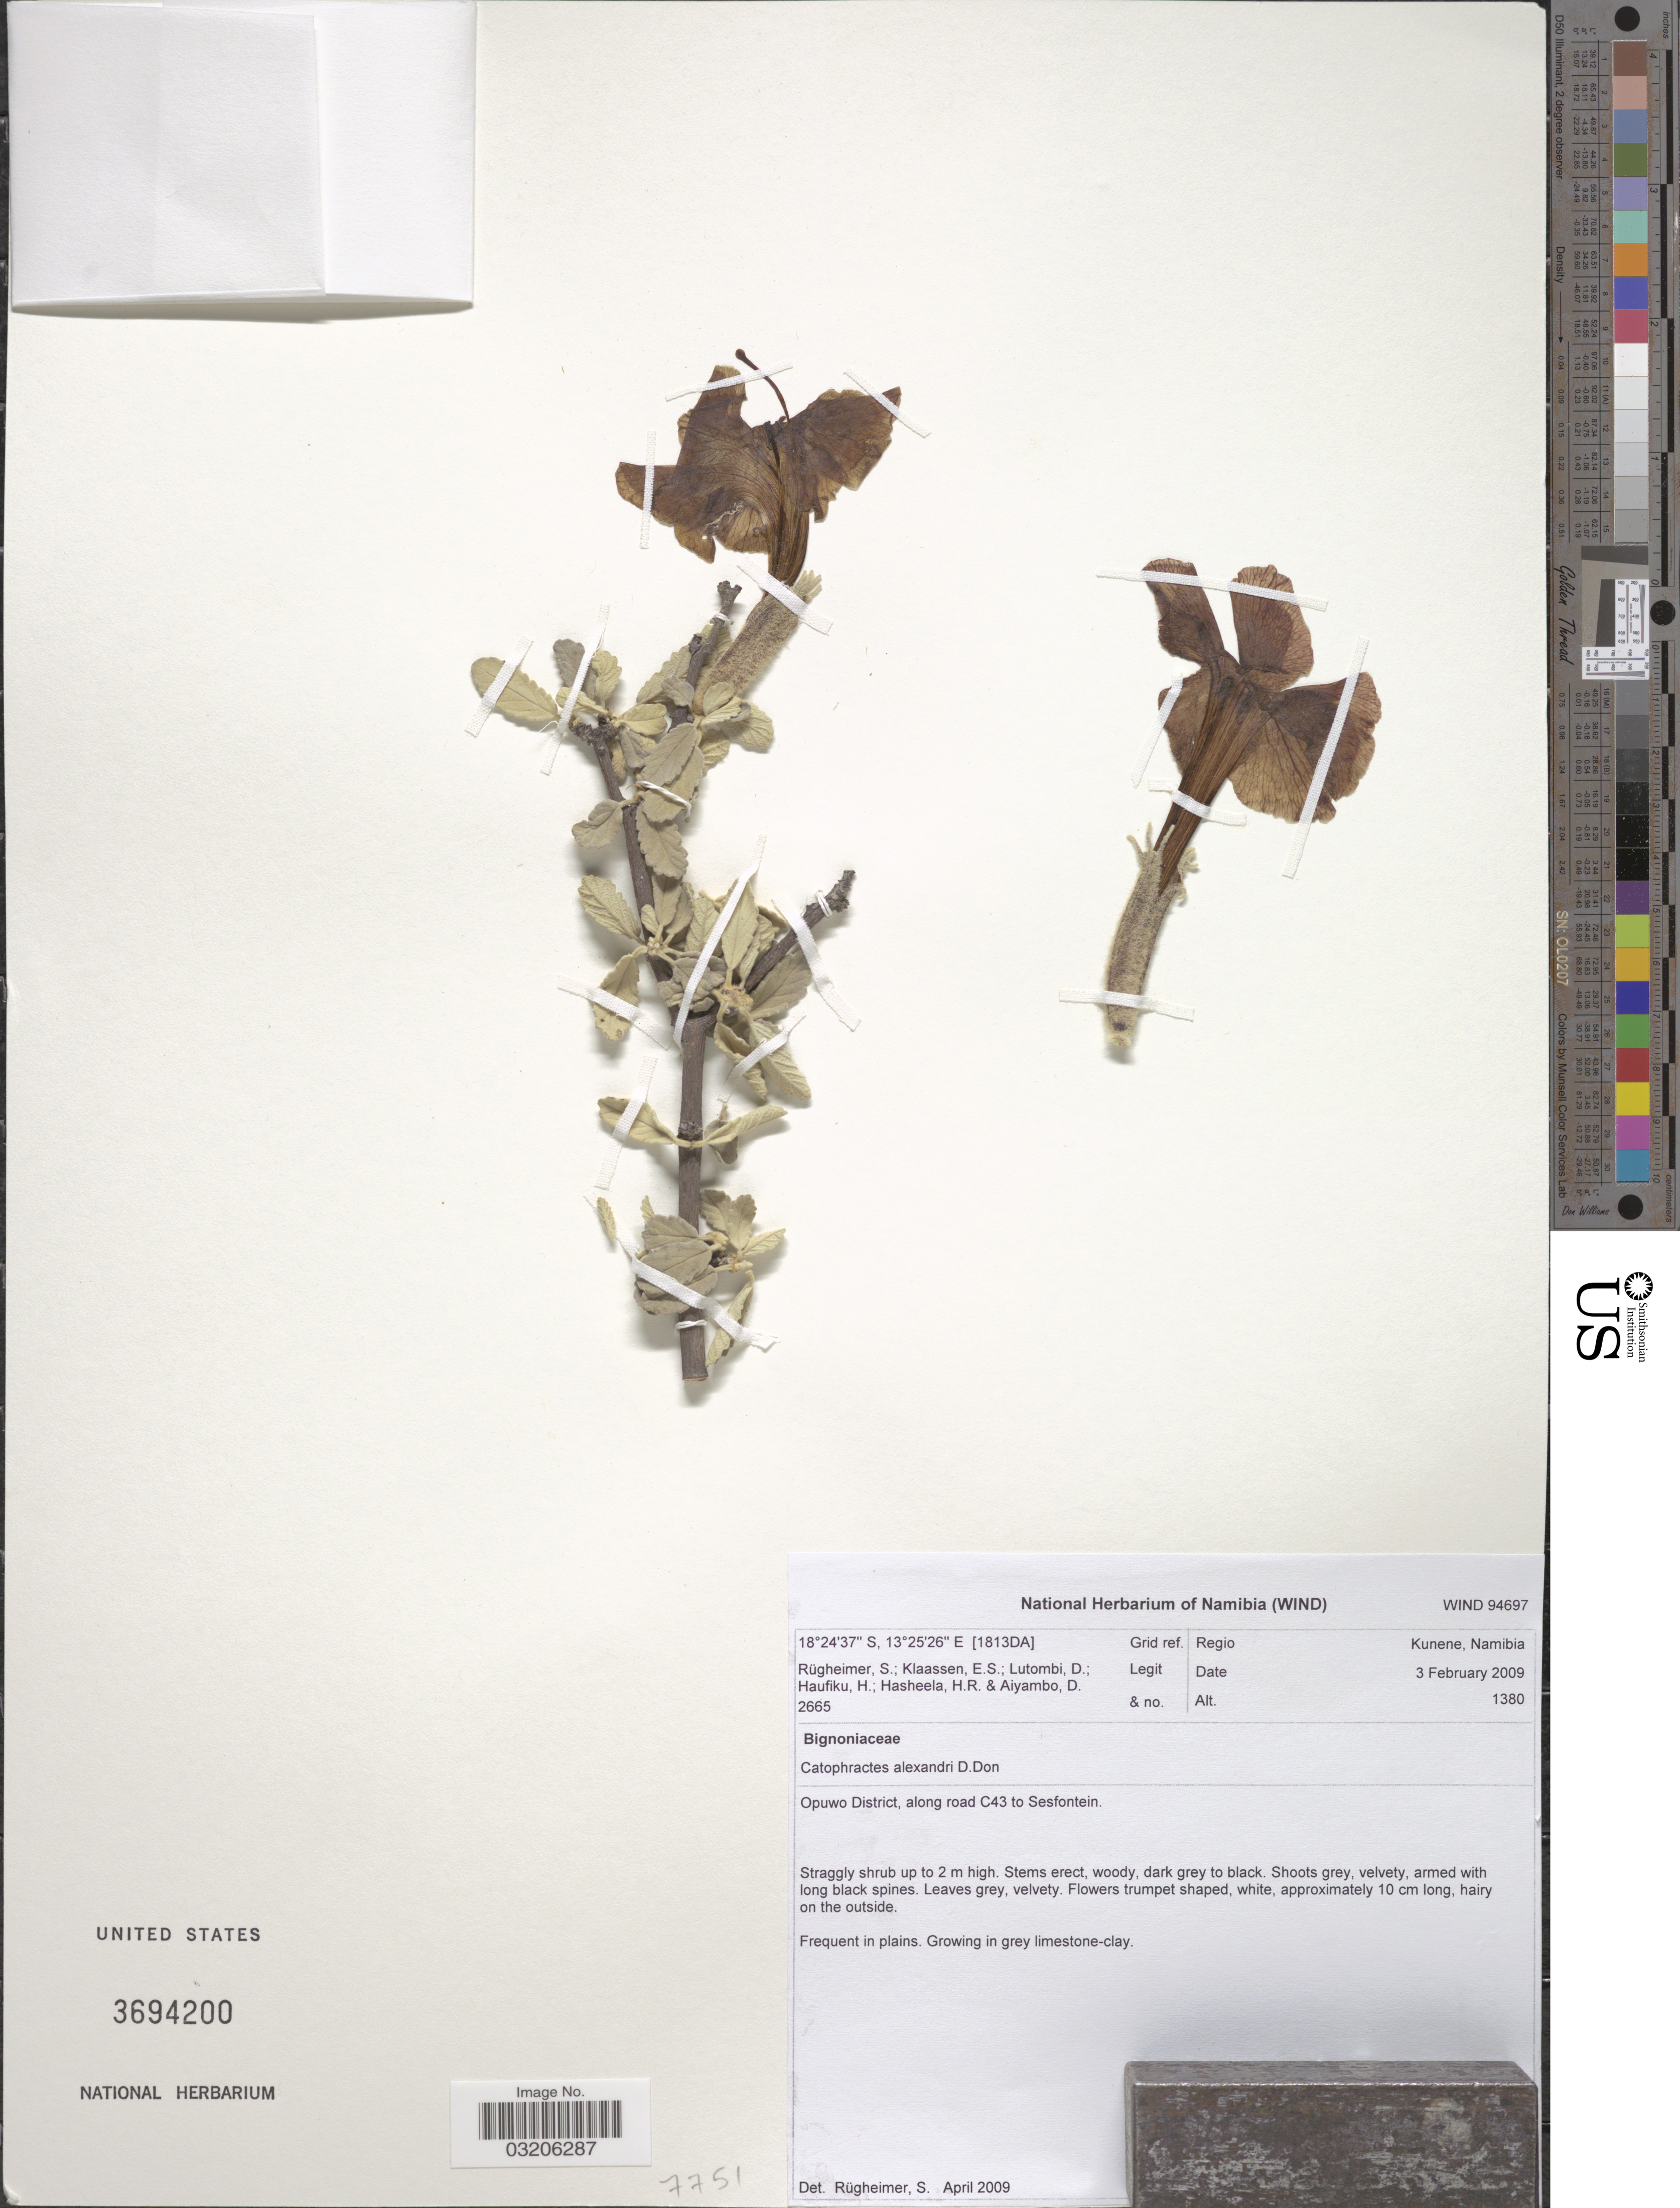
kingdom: Plantae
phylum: Tracheophyta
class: Magnoliopsida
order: Lamiales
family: Bignoniaceae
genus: Catophractes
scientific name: Catophractes alexandri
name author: D. Don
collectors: S. Rugheimer, E. S. Klaassen, D. Lutombi, H. Haufiku & et al.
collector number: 2665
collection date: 2009-02-03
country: Namibia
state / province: Kunene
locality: [1813DA] Grid ref. Regio Kunene. Opuwo District, along road C43 to Sesfontein.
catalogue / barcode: US 3694200